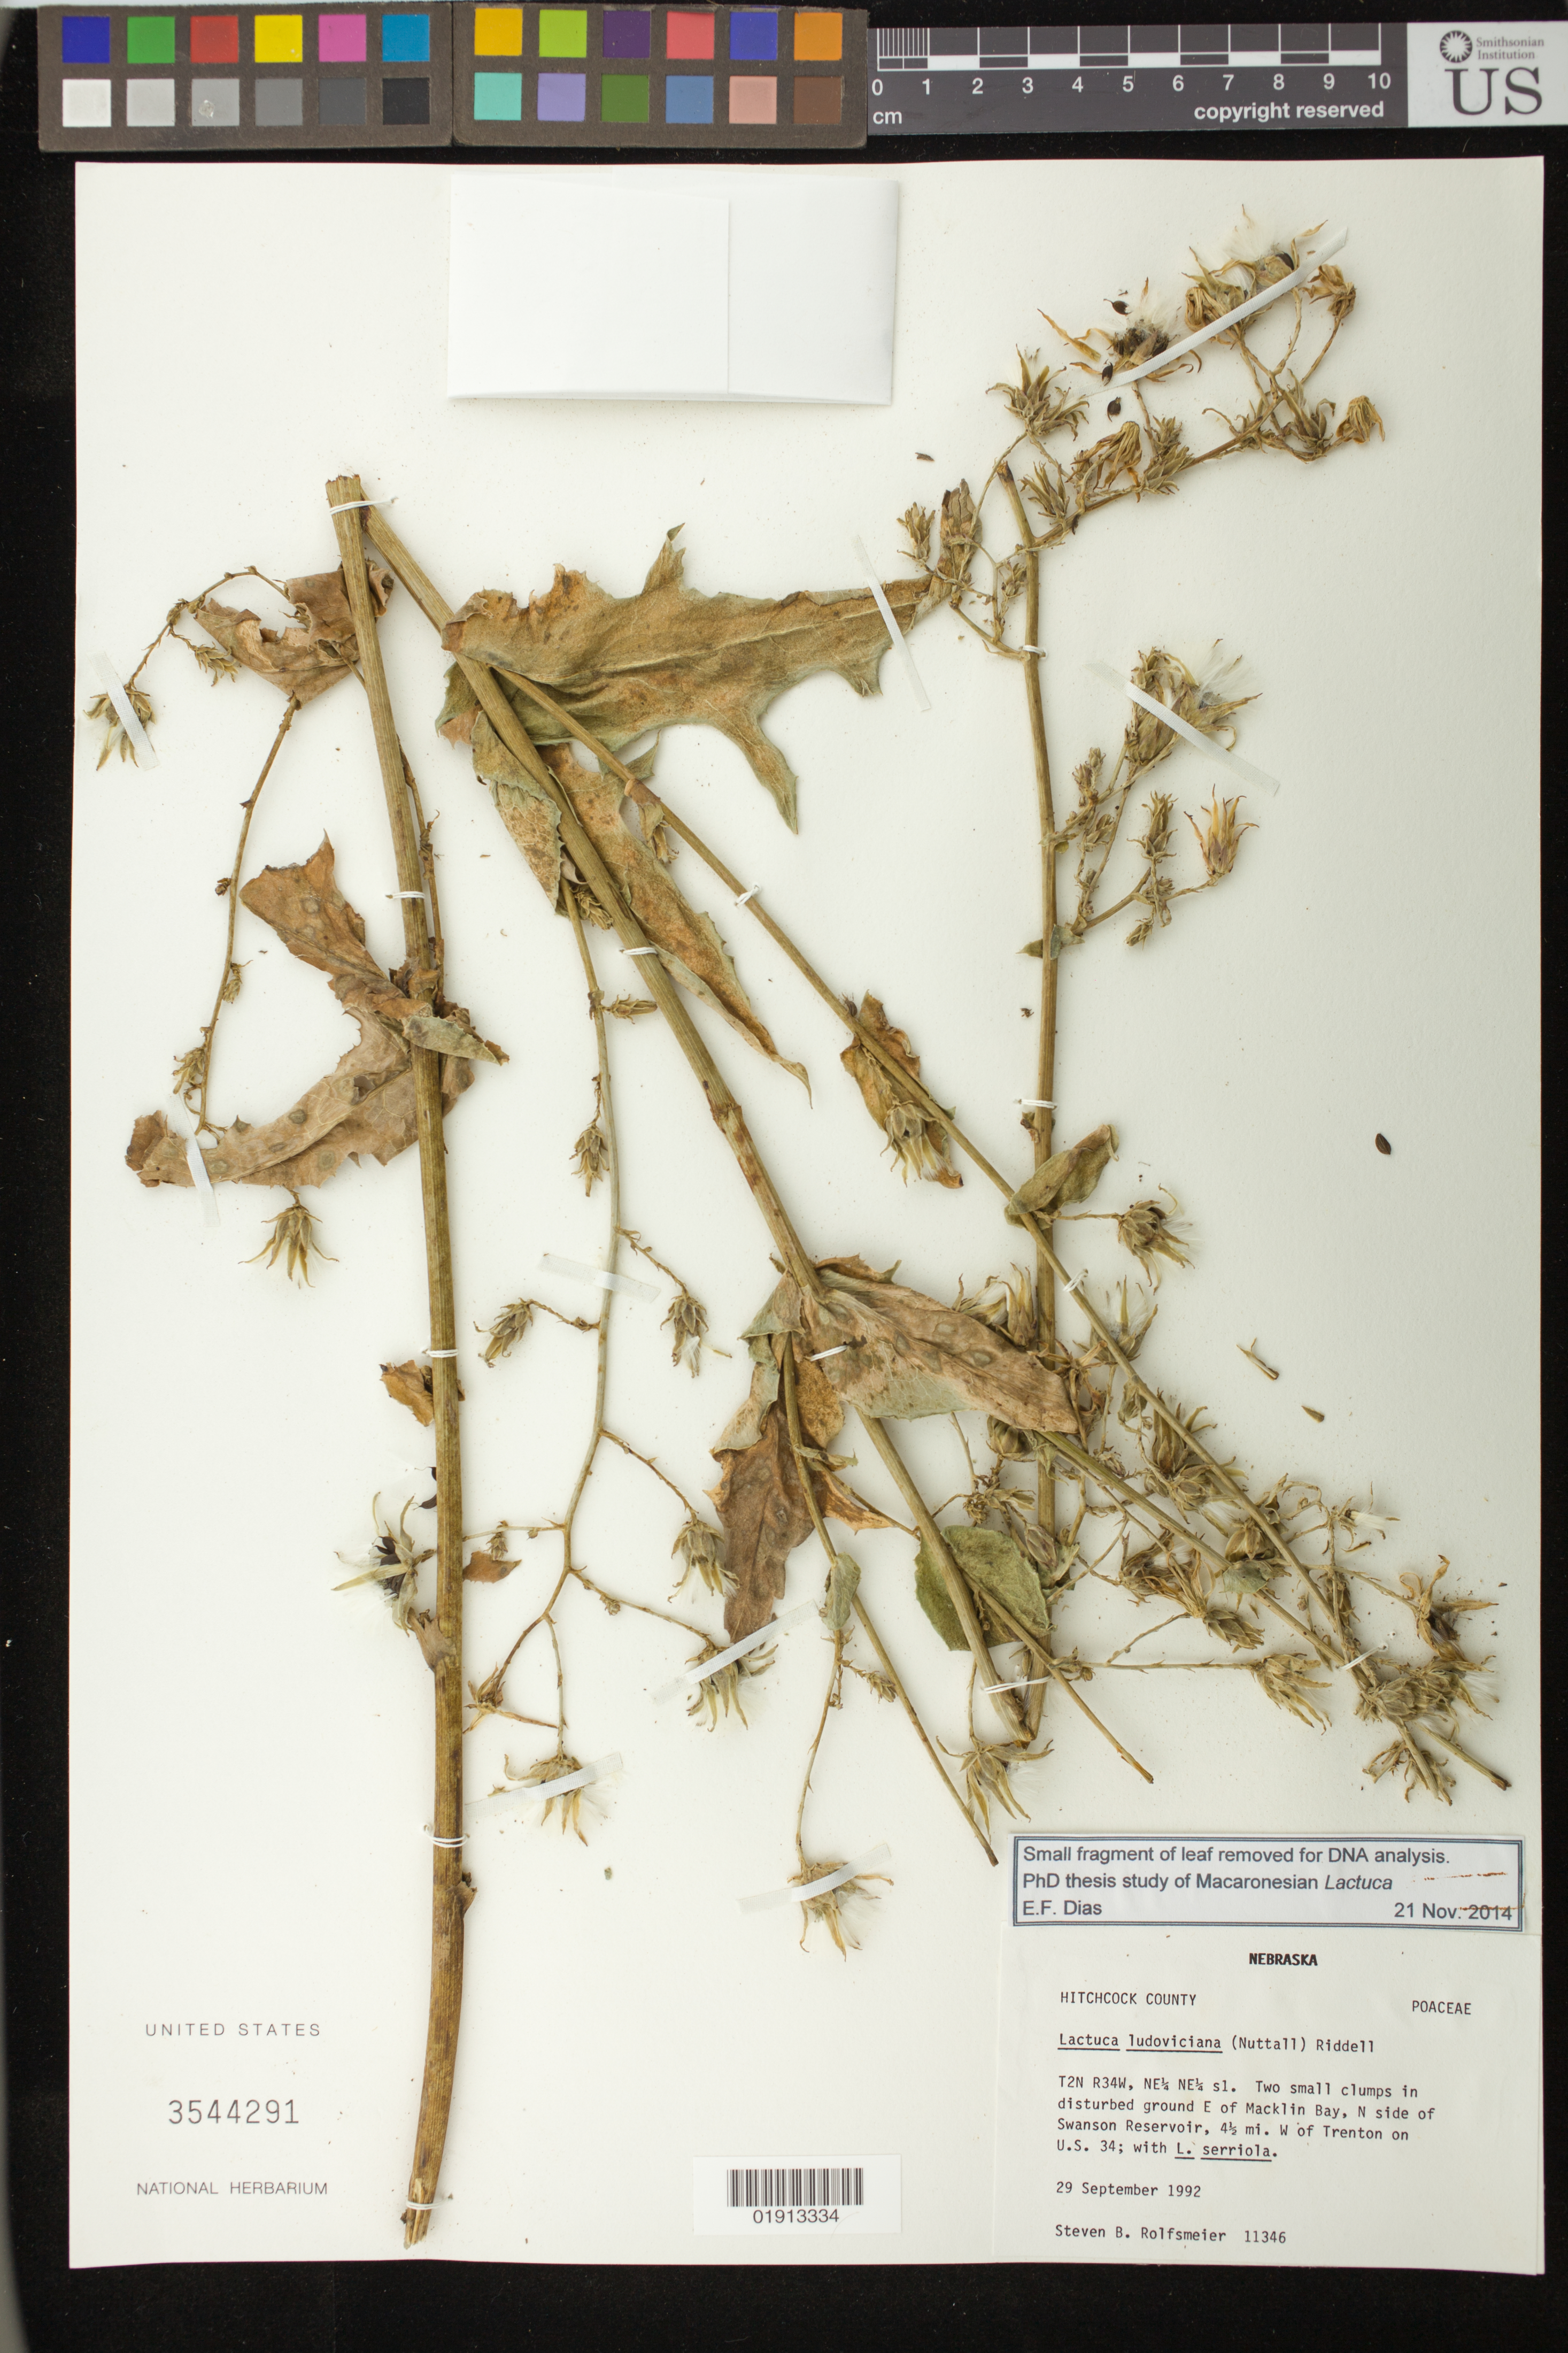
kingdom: Plantae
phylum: Tracheophyta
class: Magnoliopsida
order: Asterales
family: Asteraceae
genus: Lactuca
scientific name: Lactuca ludoviciana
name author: (Nutt.) Riddell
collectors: S. Rolfsmeier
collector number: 11346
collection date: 1992-09-29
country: United States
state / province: Nebraska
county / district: Hitchcock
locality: E of Macklin Bay, N side of Swanson Reservoir, 4.5 mi. W of Trenton on U.S. 34.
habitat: disturbed ground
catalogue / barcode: US 3544291